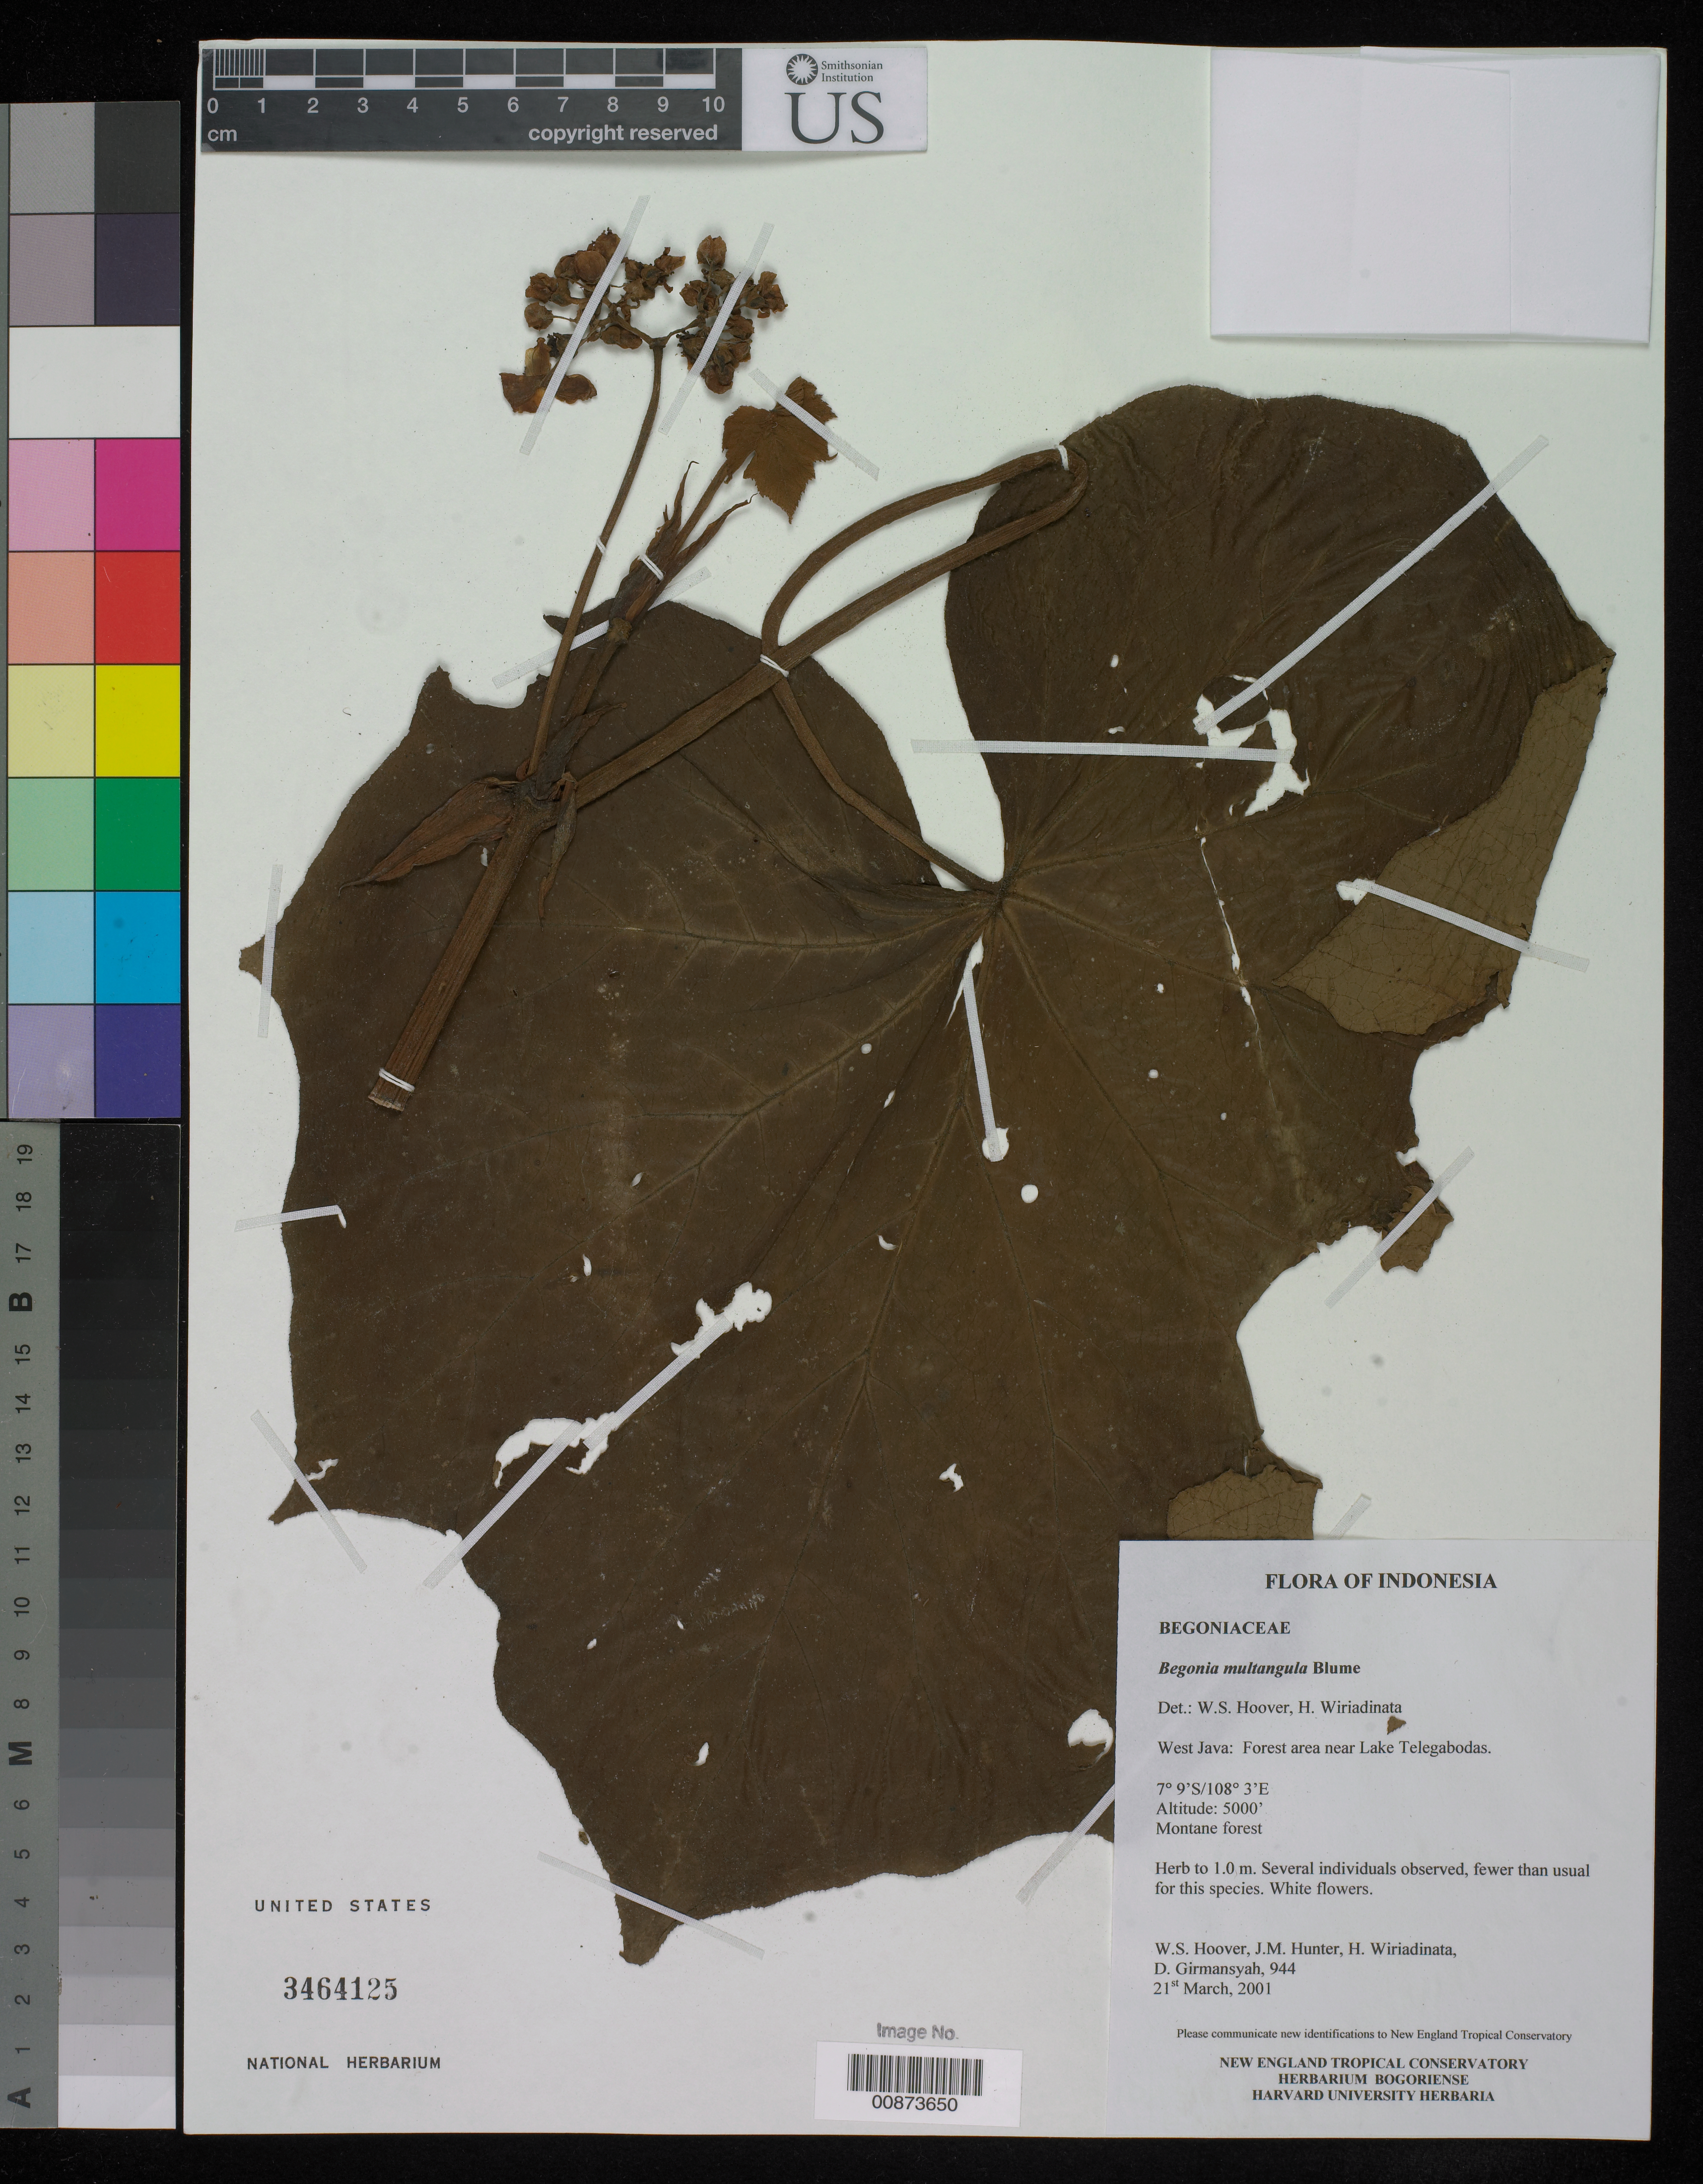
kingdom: Plantae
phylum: Tracheophyta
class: Magnoliopsida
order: Cucurbitales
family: Begoniaceae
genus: Begonia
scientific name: Begonia multangula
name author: Blume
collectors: W. S. Hoover, J. Hunter, H. Wiriadinata & D. Girmansyah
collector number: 944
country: Indonesia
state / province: Java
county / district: Jawa Barat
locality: Near Lake Telagabodas.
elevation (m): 1524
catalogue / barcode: US 3464125